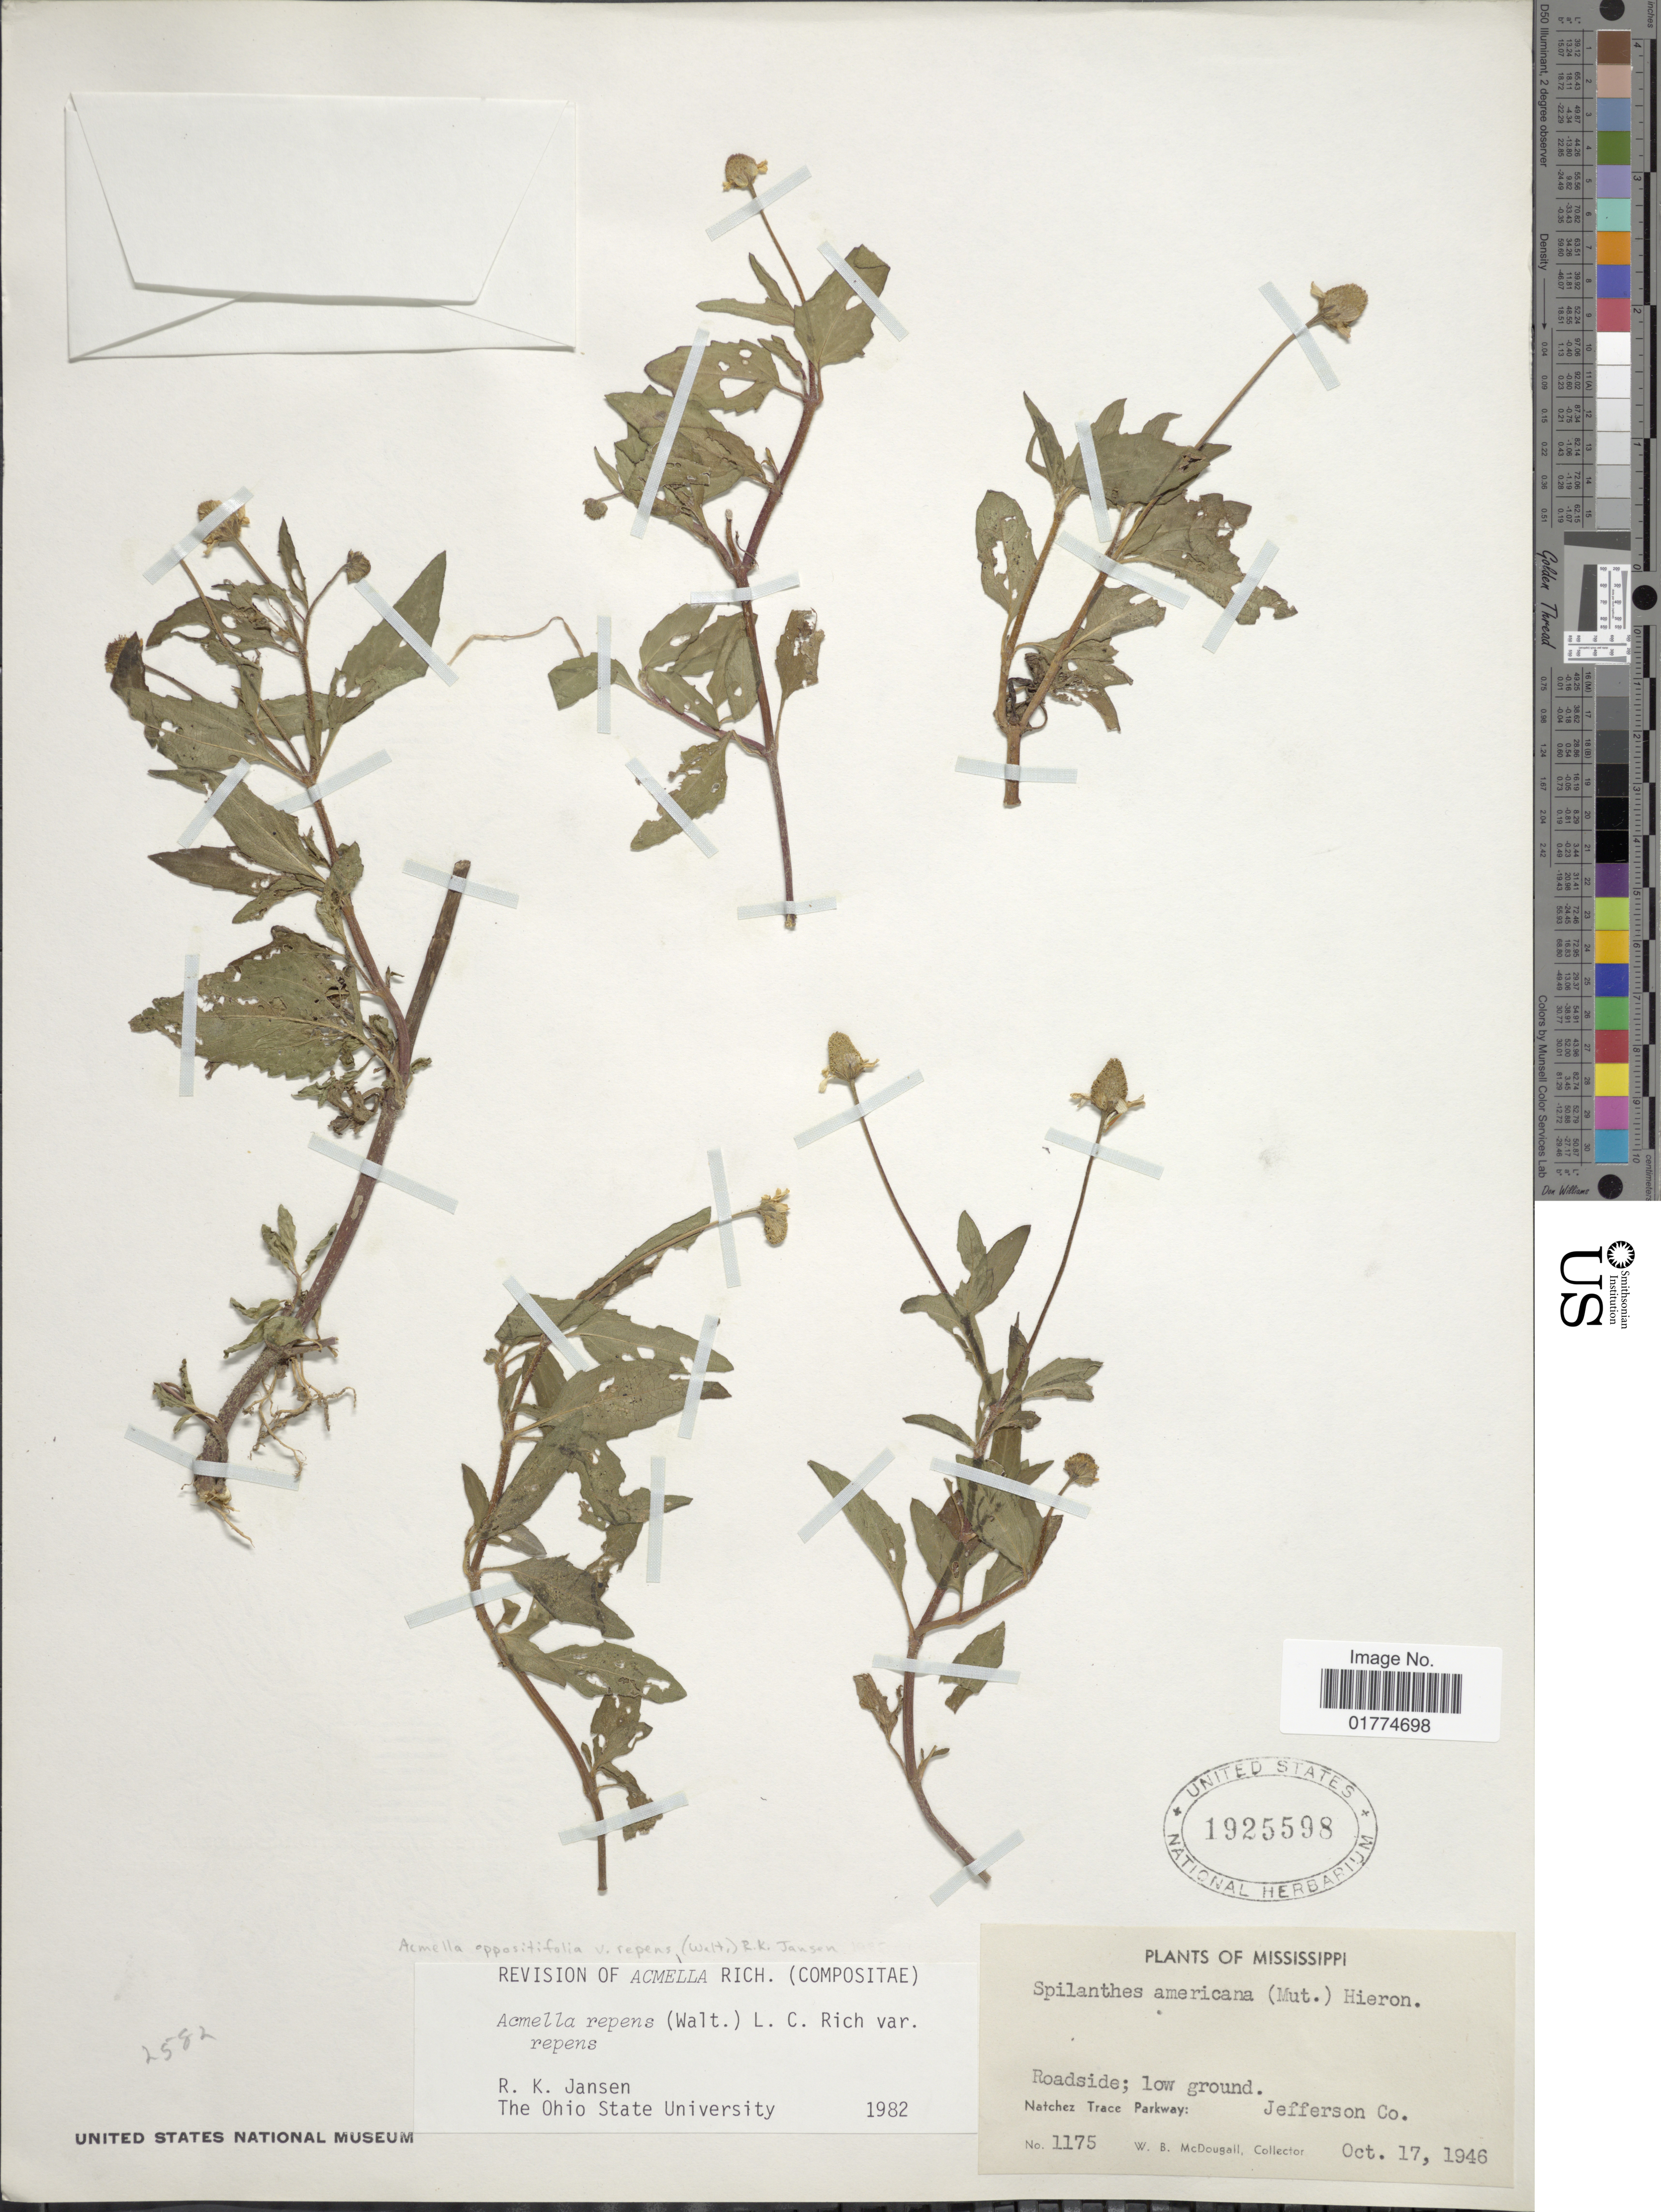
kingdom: Plantae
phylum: Tracheophyta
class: Magnoliopsida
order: Asterales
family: Asteraceae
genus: Acmella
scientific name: Acmella oppositifolia var. repens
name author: (Walter) R.K. Jansen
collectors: W. B. McDougall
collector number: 1175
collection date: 1946-10-17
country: United States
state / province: Mississippi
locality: Natchez Trace Parkway: Jefferson Co.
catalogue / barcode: US 1925598